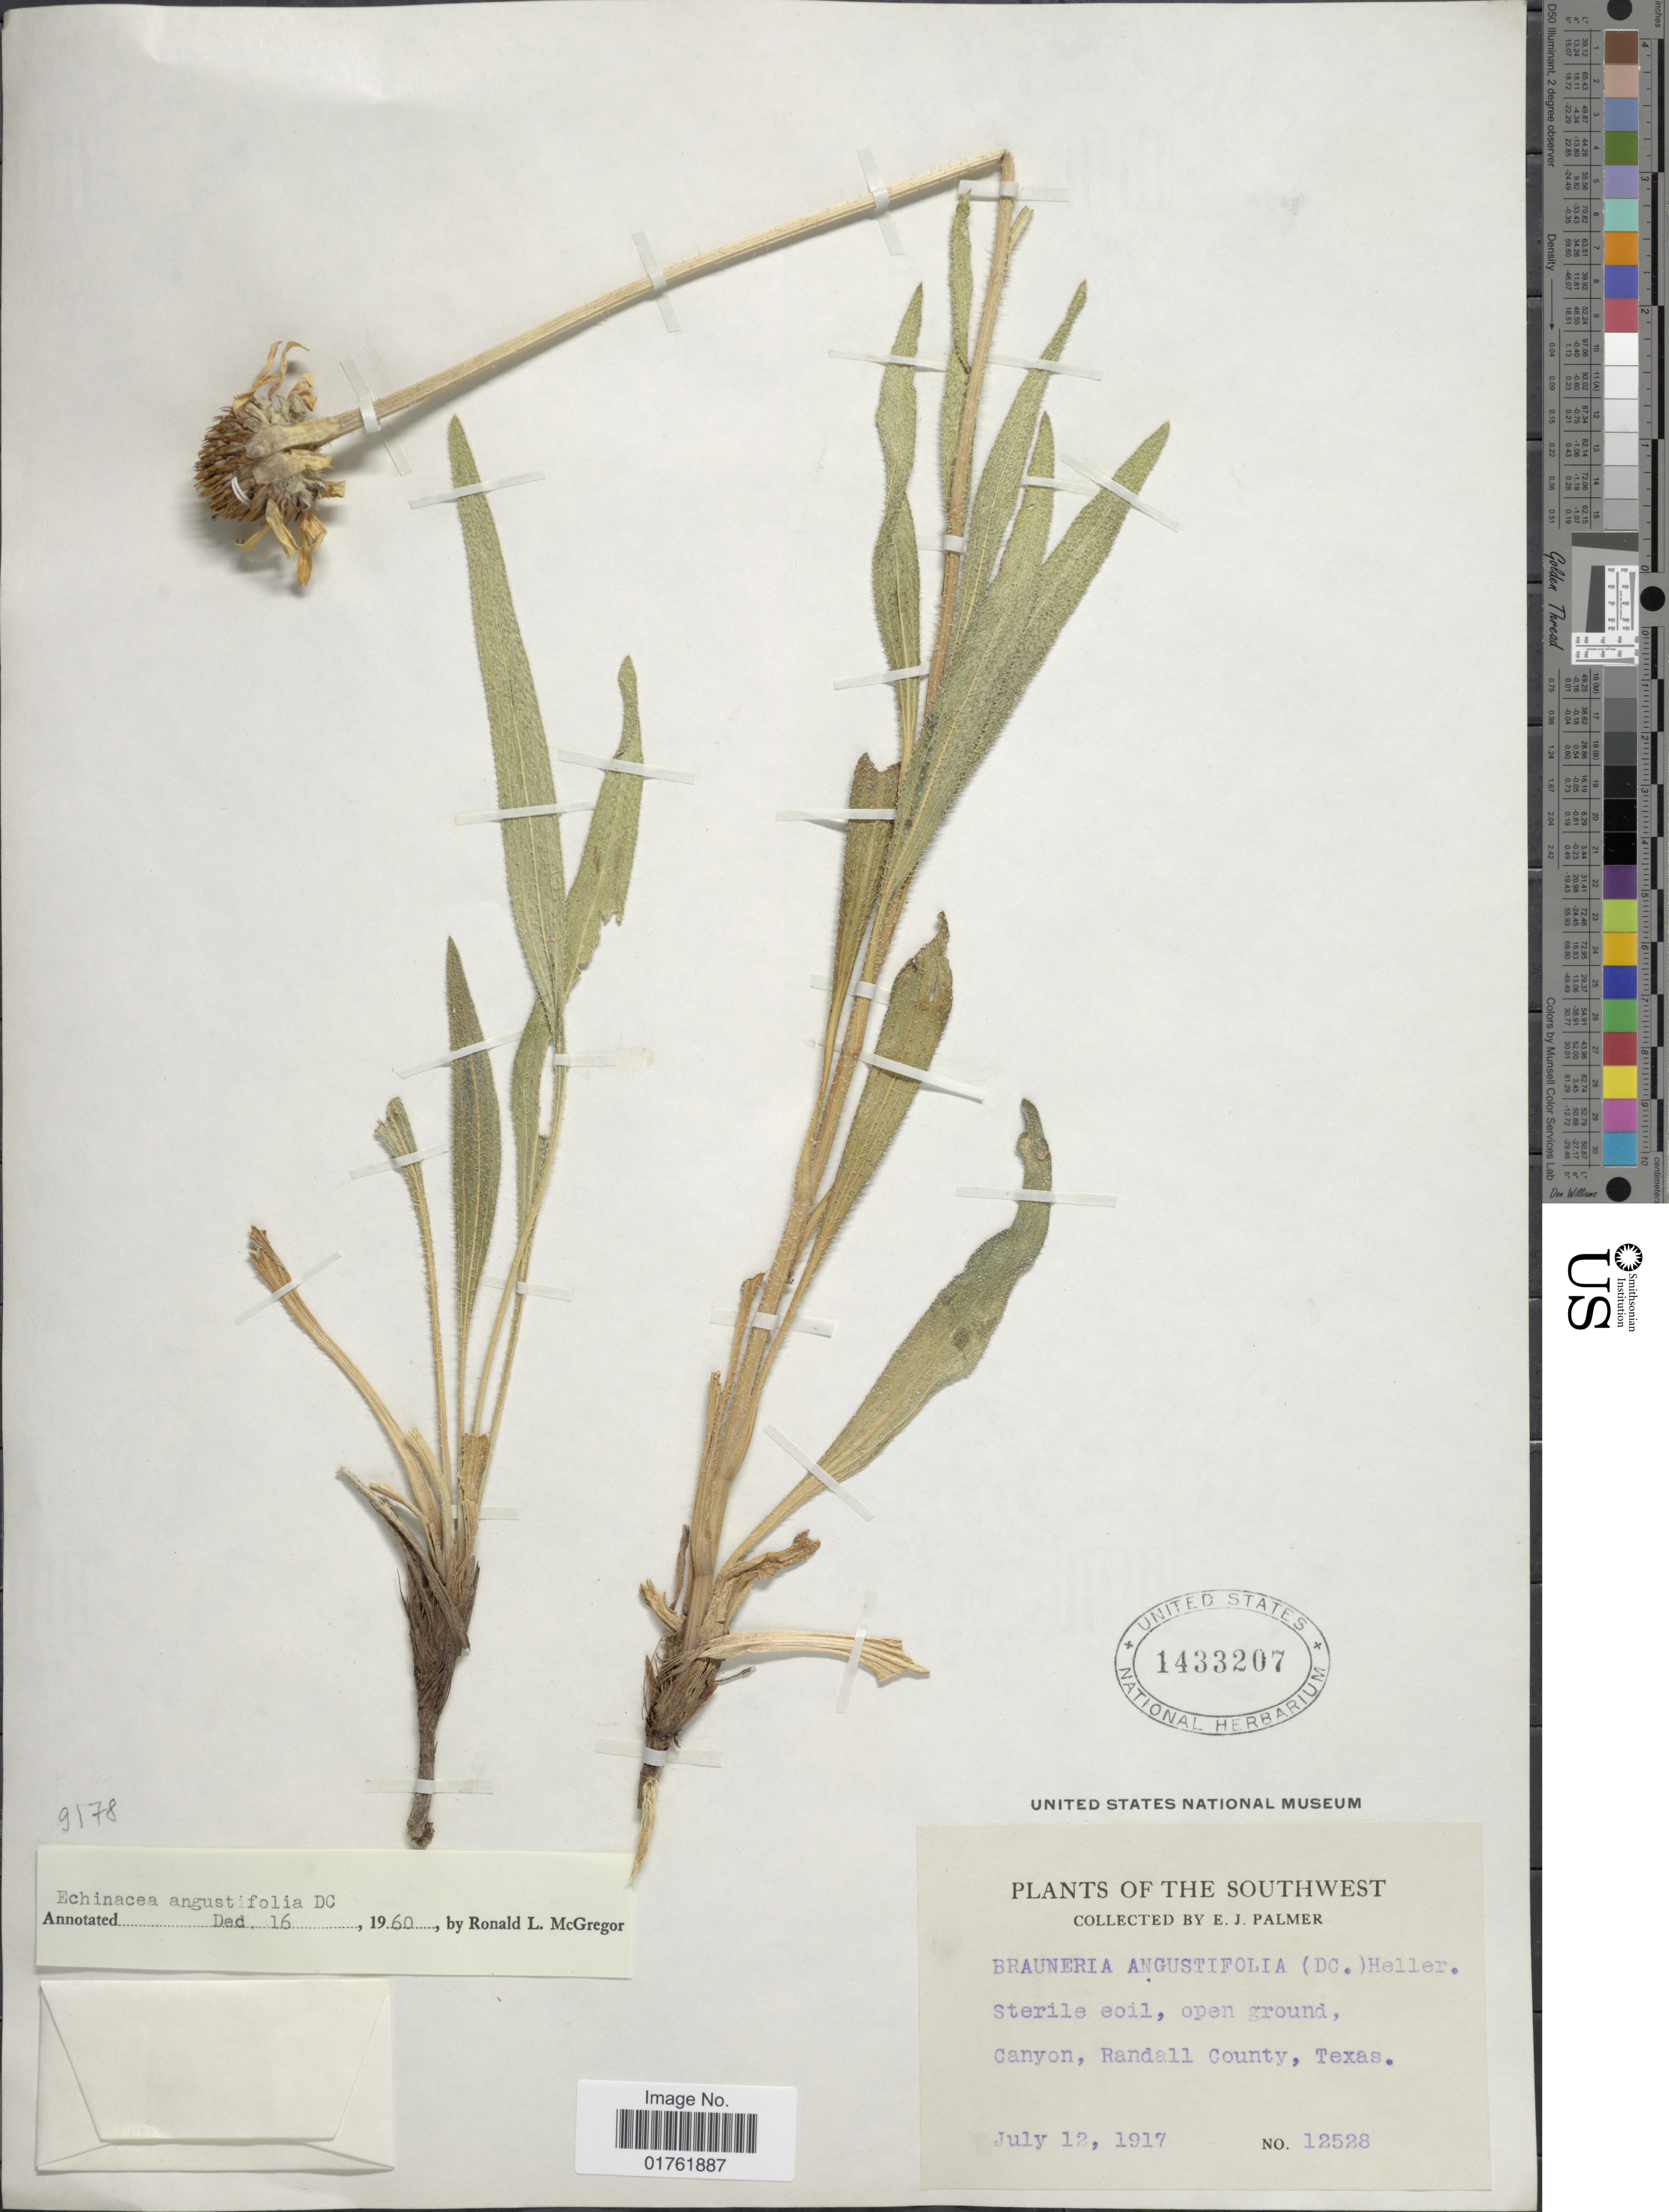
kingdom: Plantae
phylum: Tracheophyta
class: Magnoliopsida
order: Asterales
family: Asteraceae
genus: Echinacea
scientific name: Echinacea angustifolia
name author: DC.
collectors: E. J. Palmer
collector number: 12528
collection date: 1917-07-12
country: United States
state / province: Texas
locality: The Southwest, Sterile eoil, opn ground, Canyon, Randall County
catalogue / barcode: US 1433207